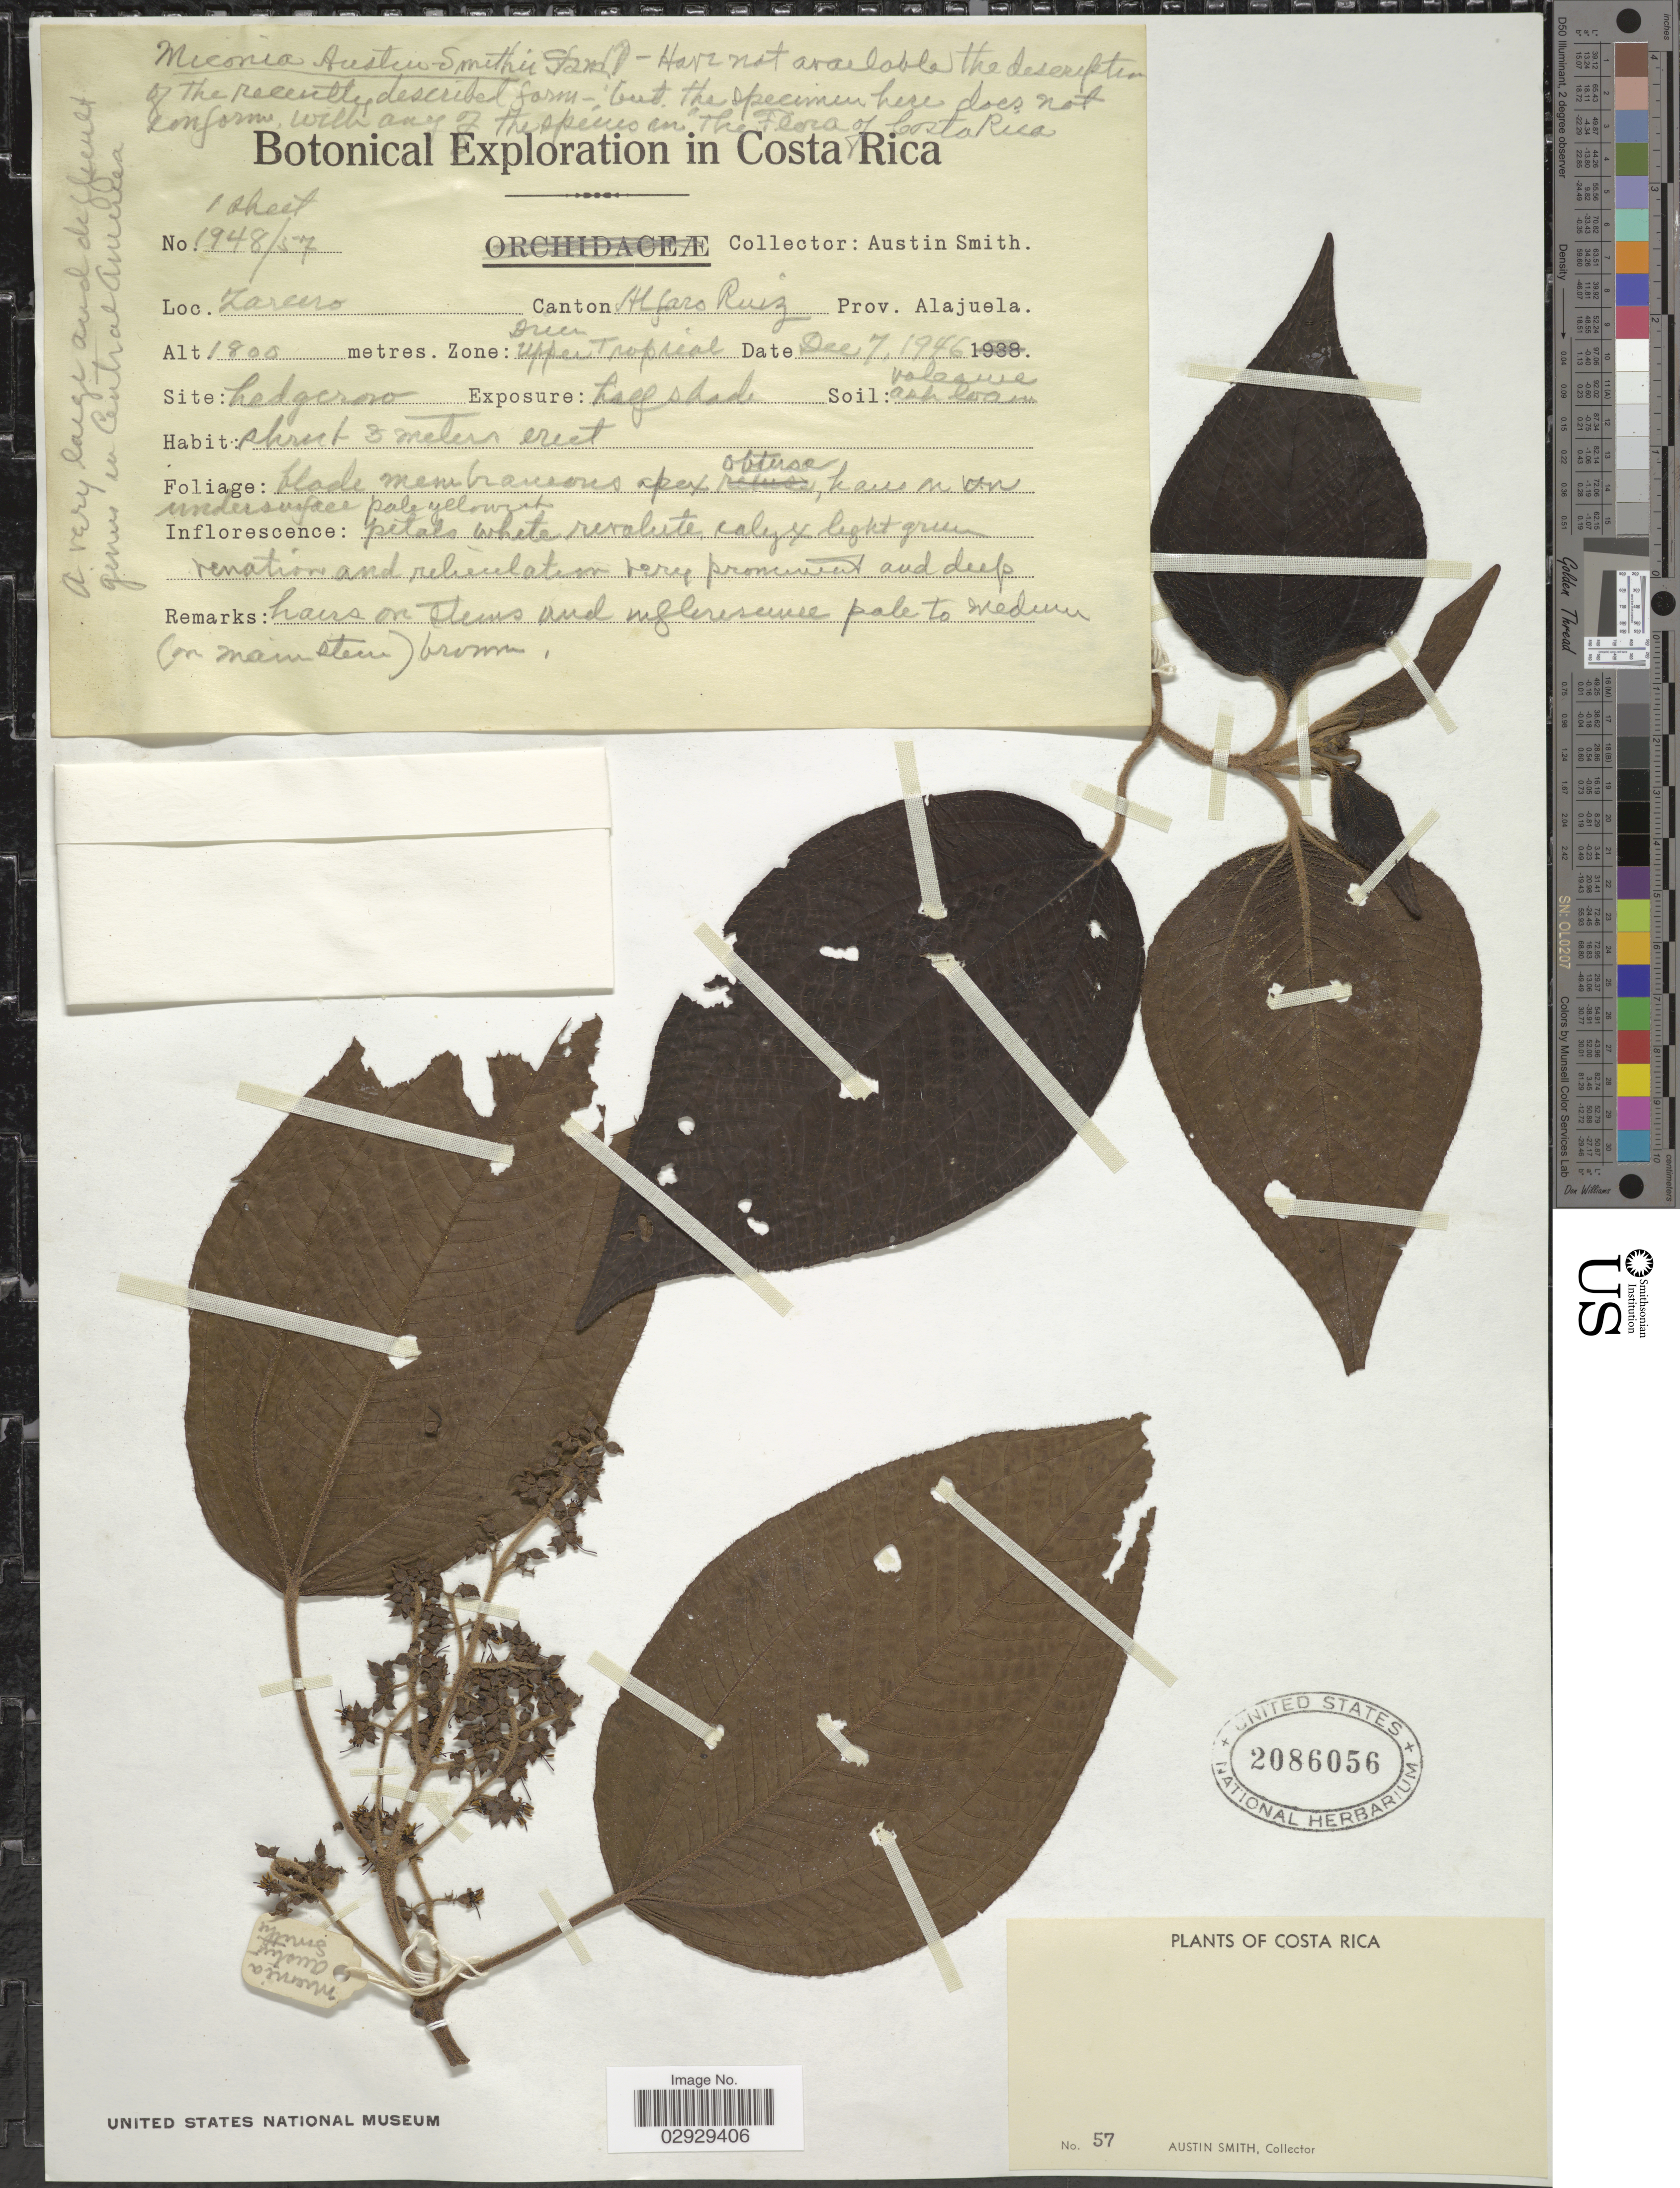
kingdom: Plantae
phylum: Tracheophyta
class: Magnoliopsida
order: Myrtales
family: Melastomataceae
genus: Leandra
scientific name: Leandra sp.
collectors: Aust P. Smith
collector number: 1948/57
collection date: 1946-12-07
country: Costa Rica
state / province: Alajuela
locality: Zarcero, Alfaro Ruiz, Prov. Alajuela.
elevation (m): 1800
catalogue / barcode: US 2086056